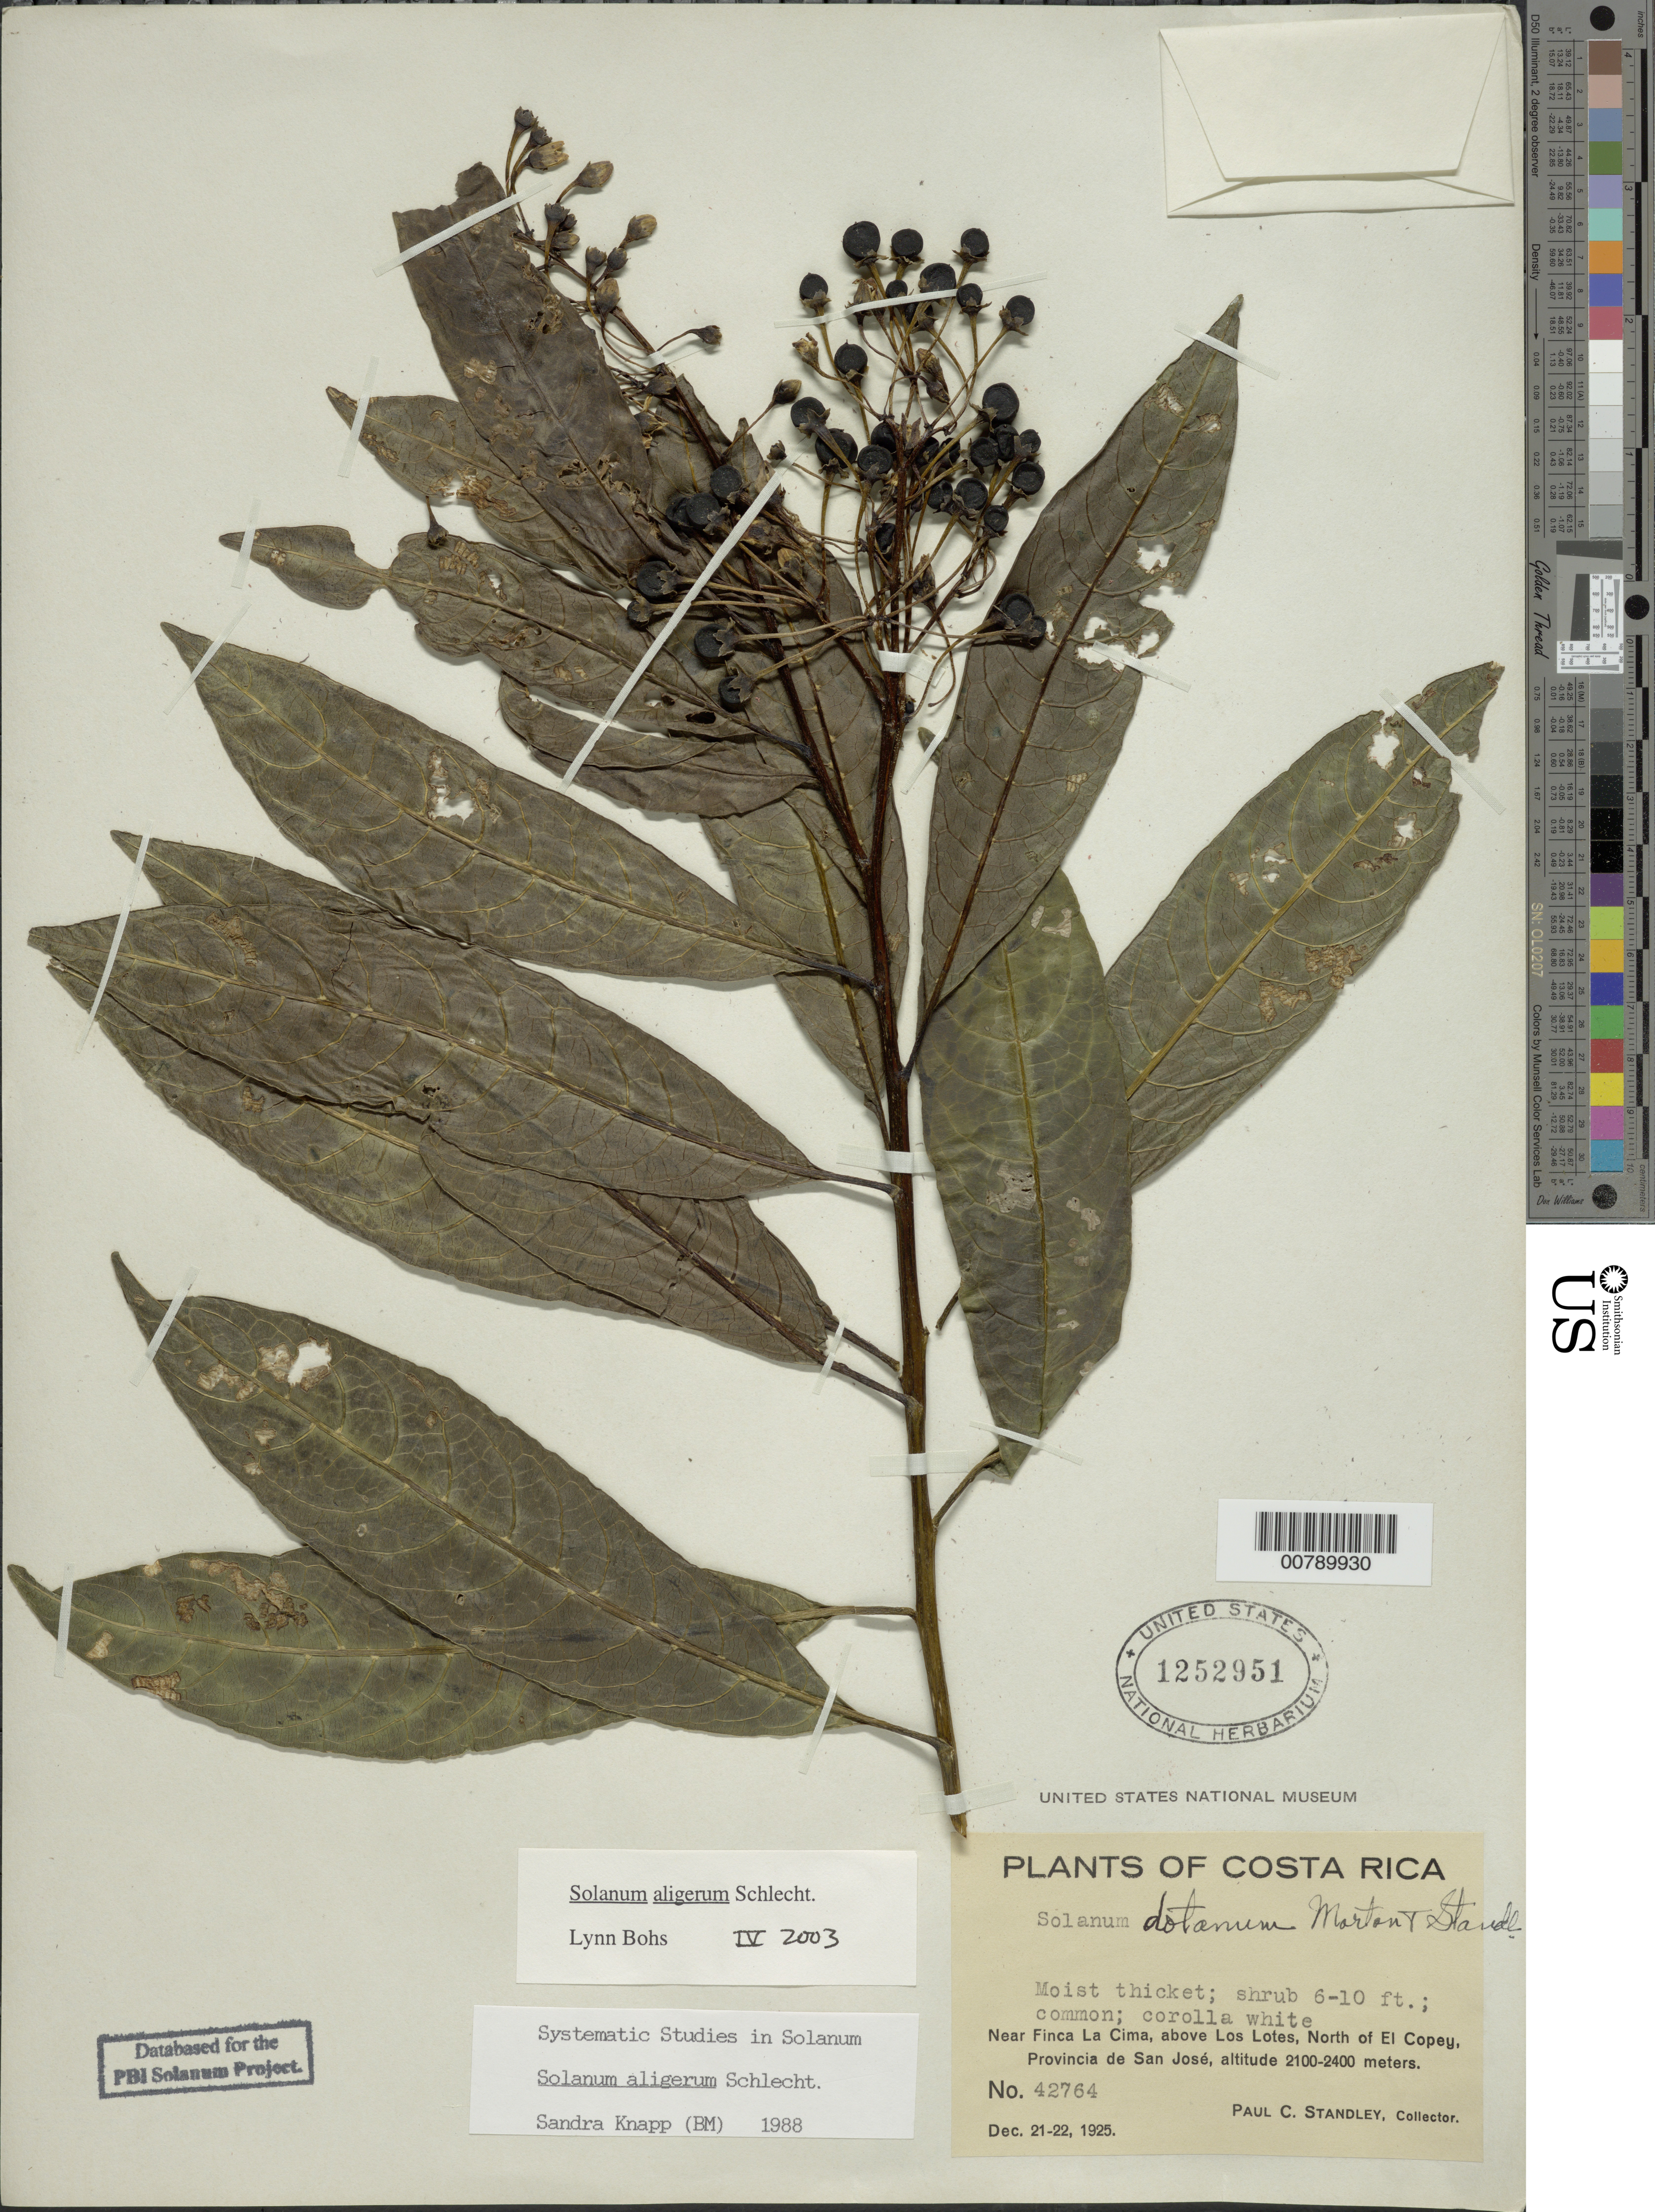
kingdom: Plantae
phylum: Tracheophyta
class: Magnoliopsida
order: Solanales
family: Solanaceae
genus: Solanum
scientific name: Solanum aligerum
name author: Schltdl.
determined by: Bohs, L. A.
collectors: P. C. Standley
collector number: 42764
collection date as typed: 21 Dec 1925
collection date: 1925-12-21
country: Costa Rica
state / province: San José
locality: Near Finca La Cima, above Los Lotes, North of El Copey.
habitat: Moist thicket.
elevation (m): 2100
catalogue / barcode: US 1252951